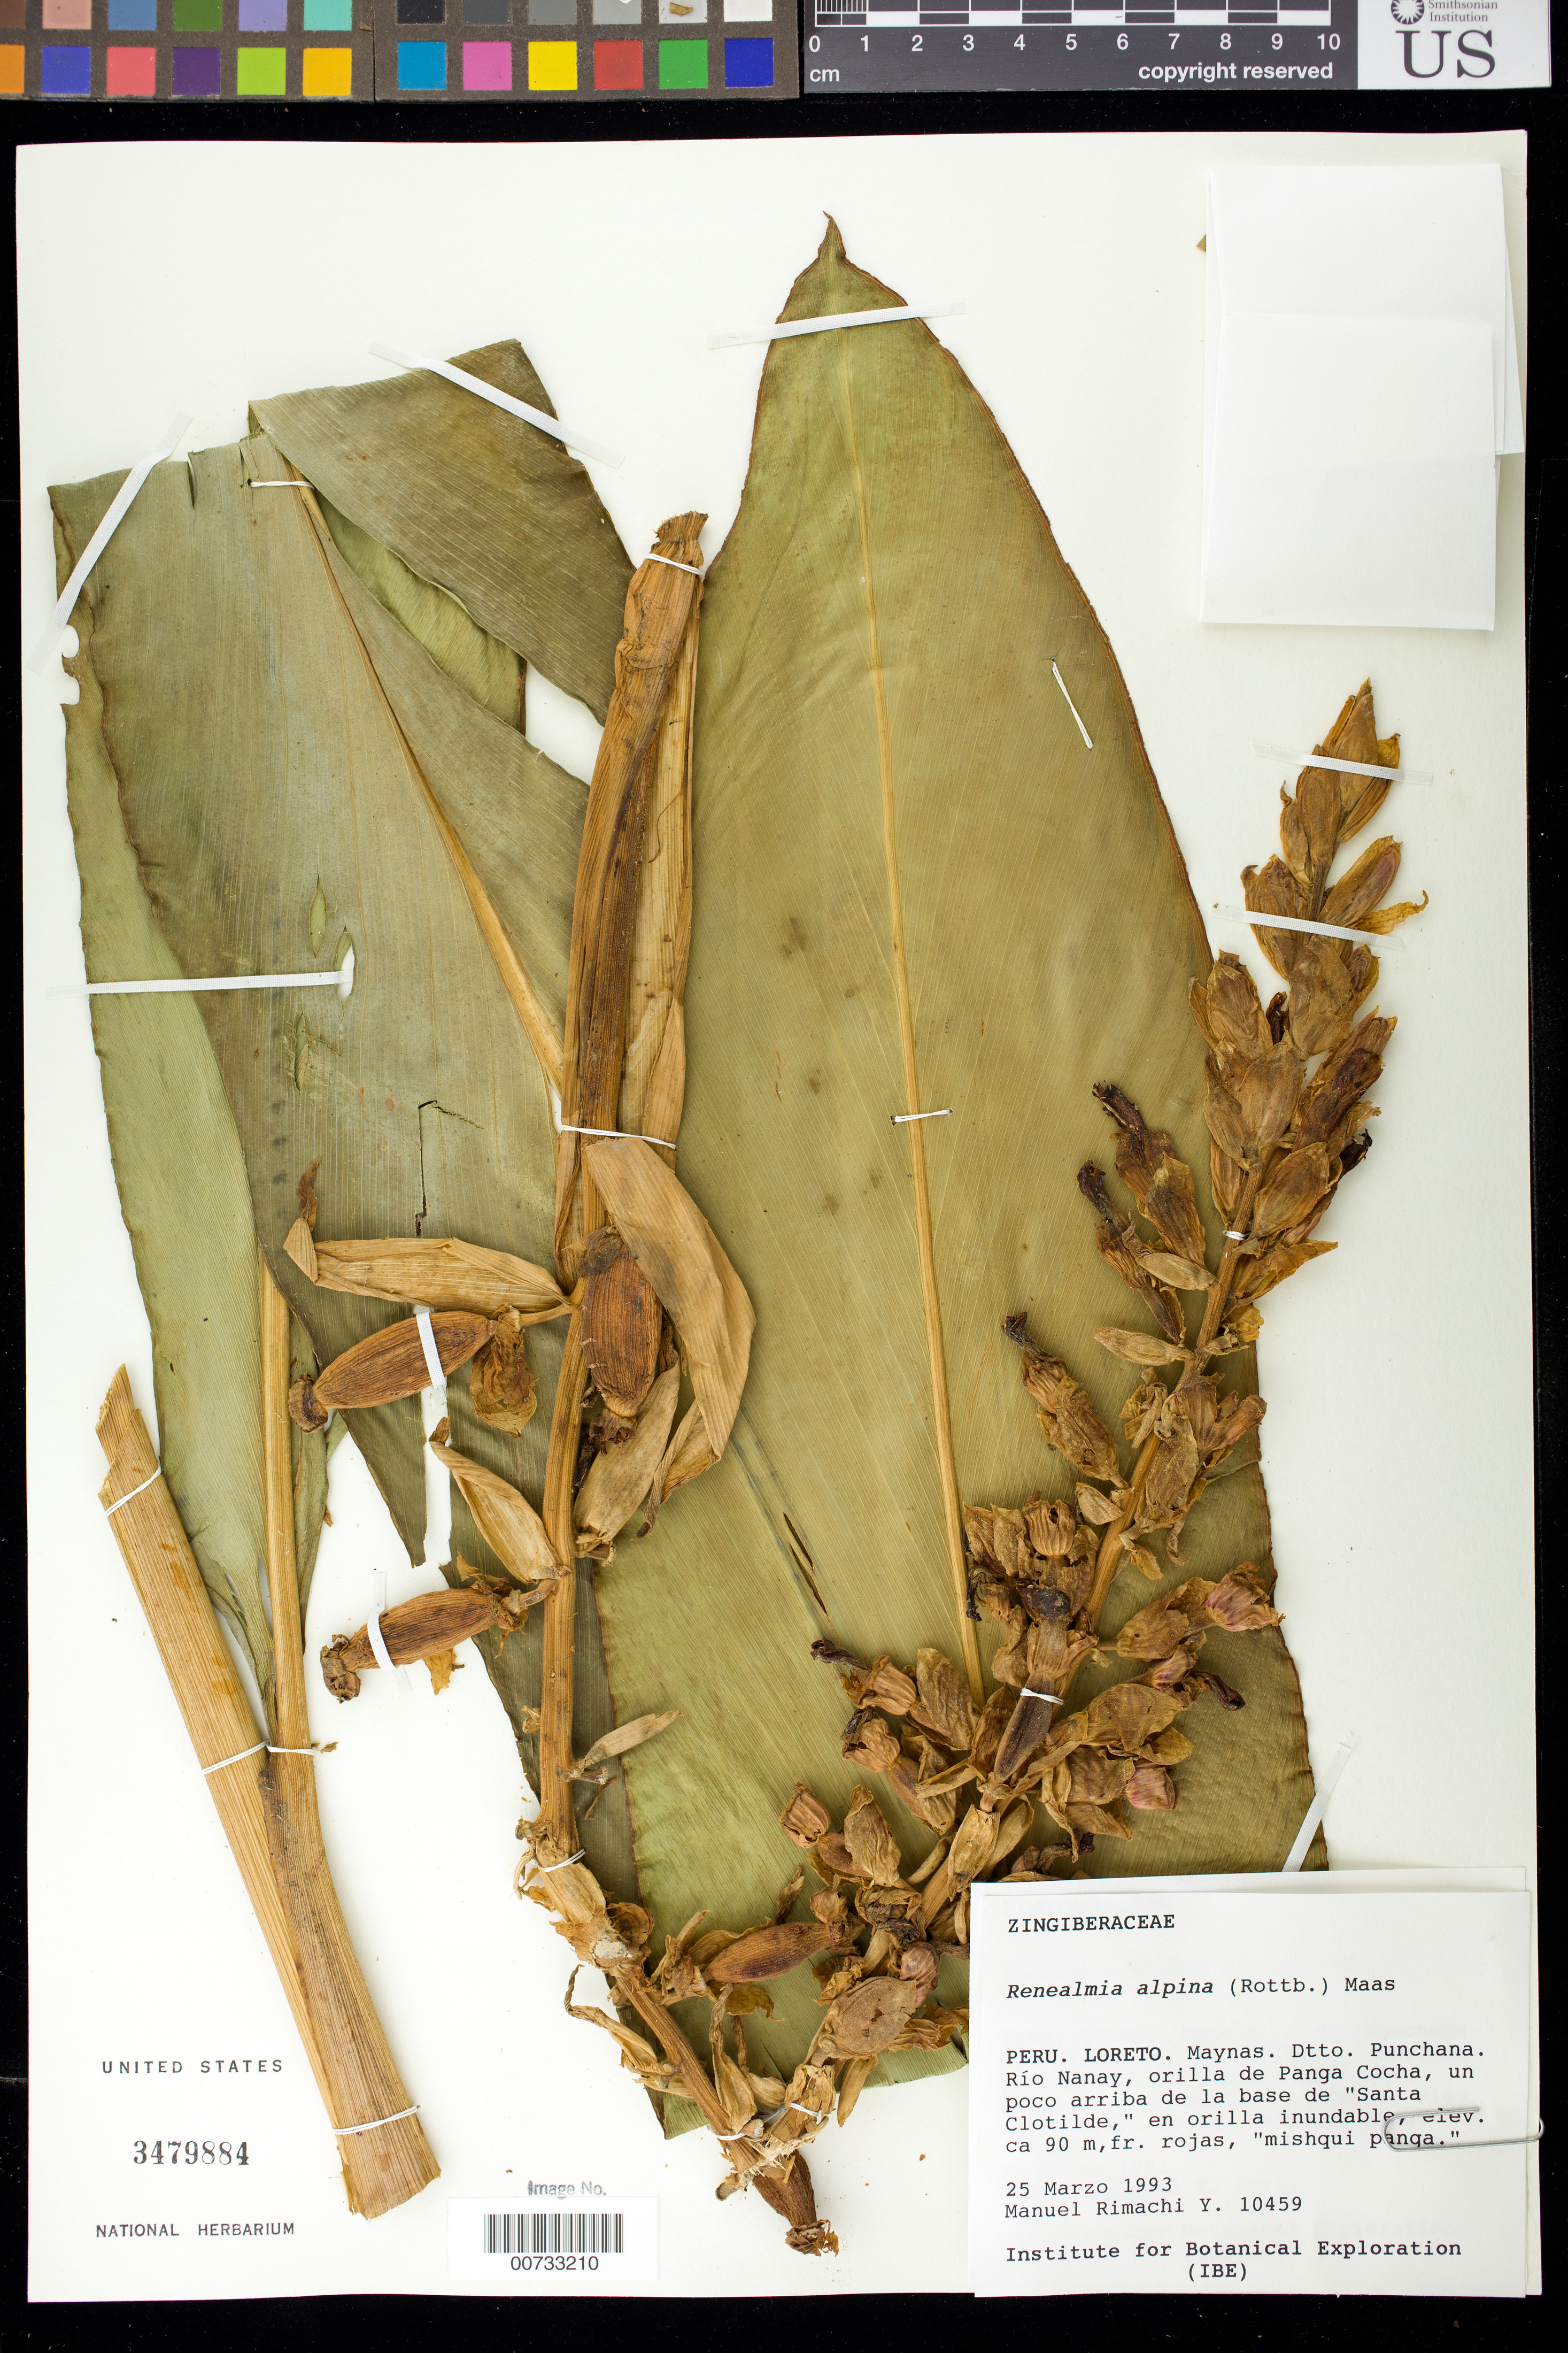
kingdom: Plantae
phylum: Tracheophyta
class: Liliopsida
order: Zingiberales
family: Zingiberaceae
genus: Renealmia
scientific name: Renealmia alpinia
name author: (Rottb.) Maas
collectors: M. Rimachi Y.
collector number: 10459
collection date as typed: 25 Mar 1993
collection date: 1993-03-25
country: Peru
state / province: Loreto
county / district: Maynas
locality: Rio Nanay, orilla de Panga Cocha, un poco arriba de la base de "Santa Clotilde," en orilla inundable, Dtto. Punchana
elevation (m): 90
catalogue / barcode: US 3479884